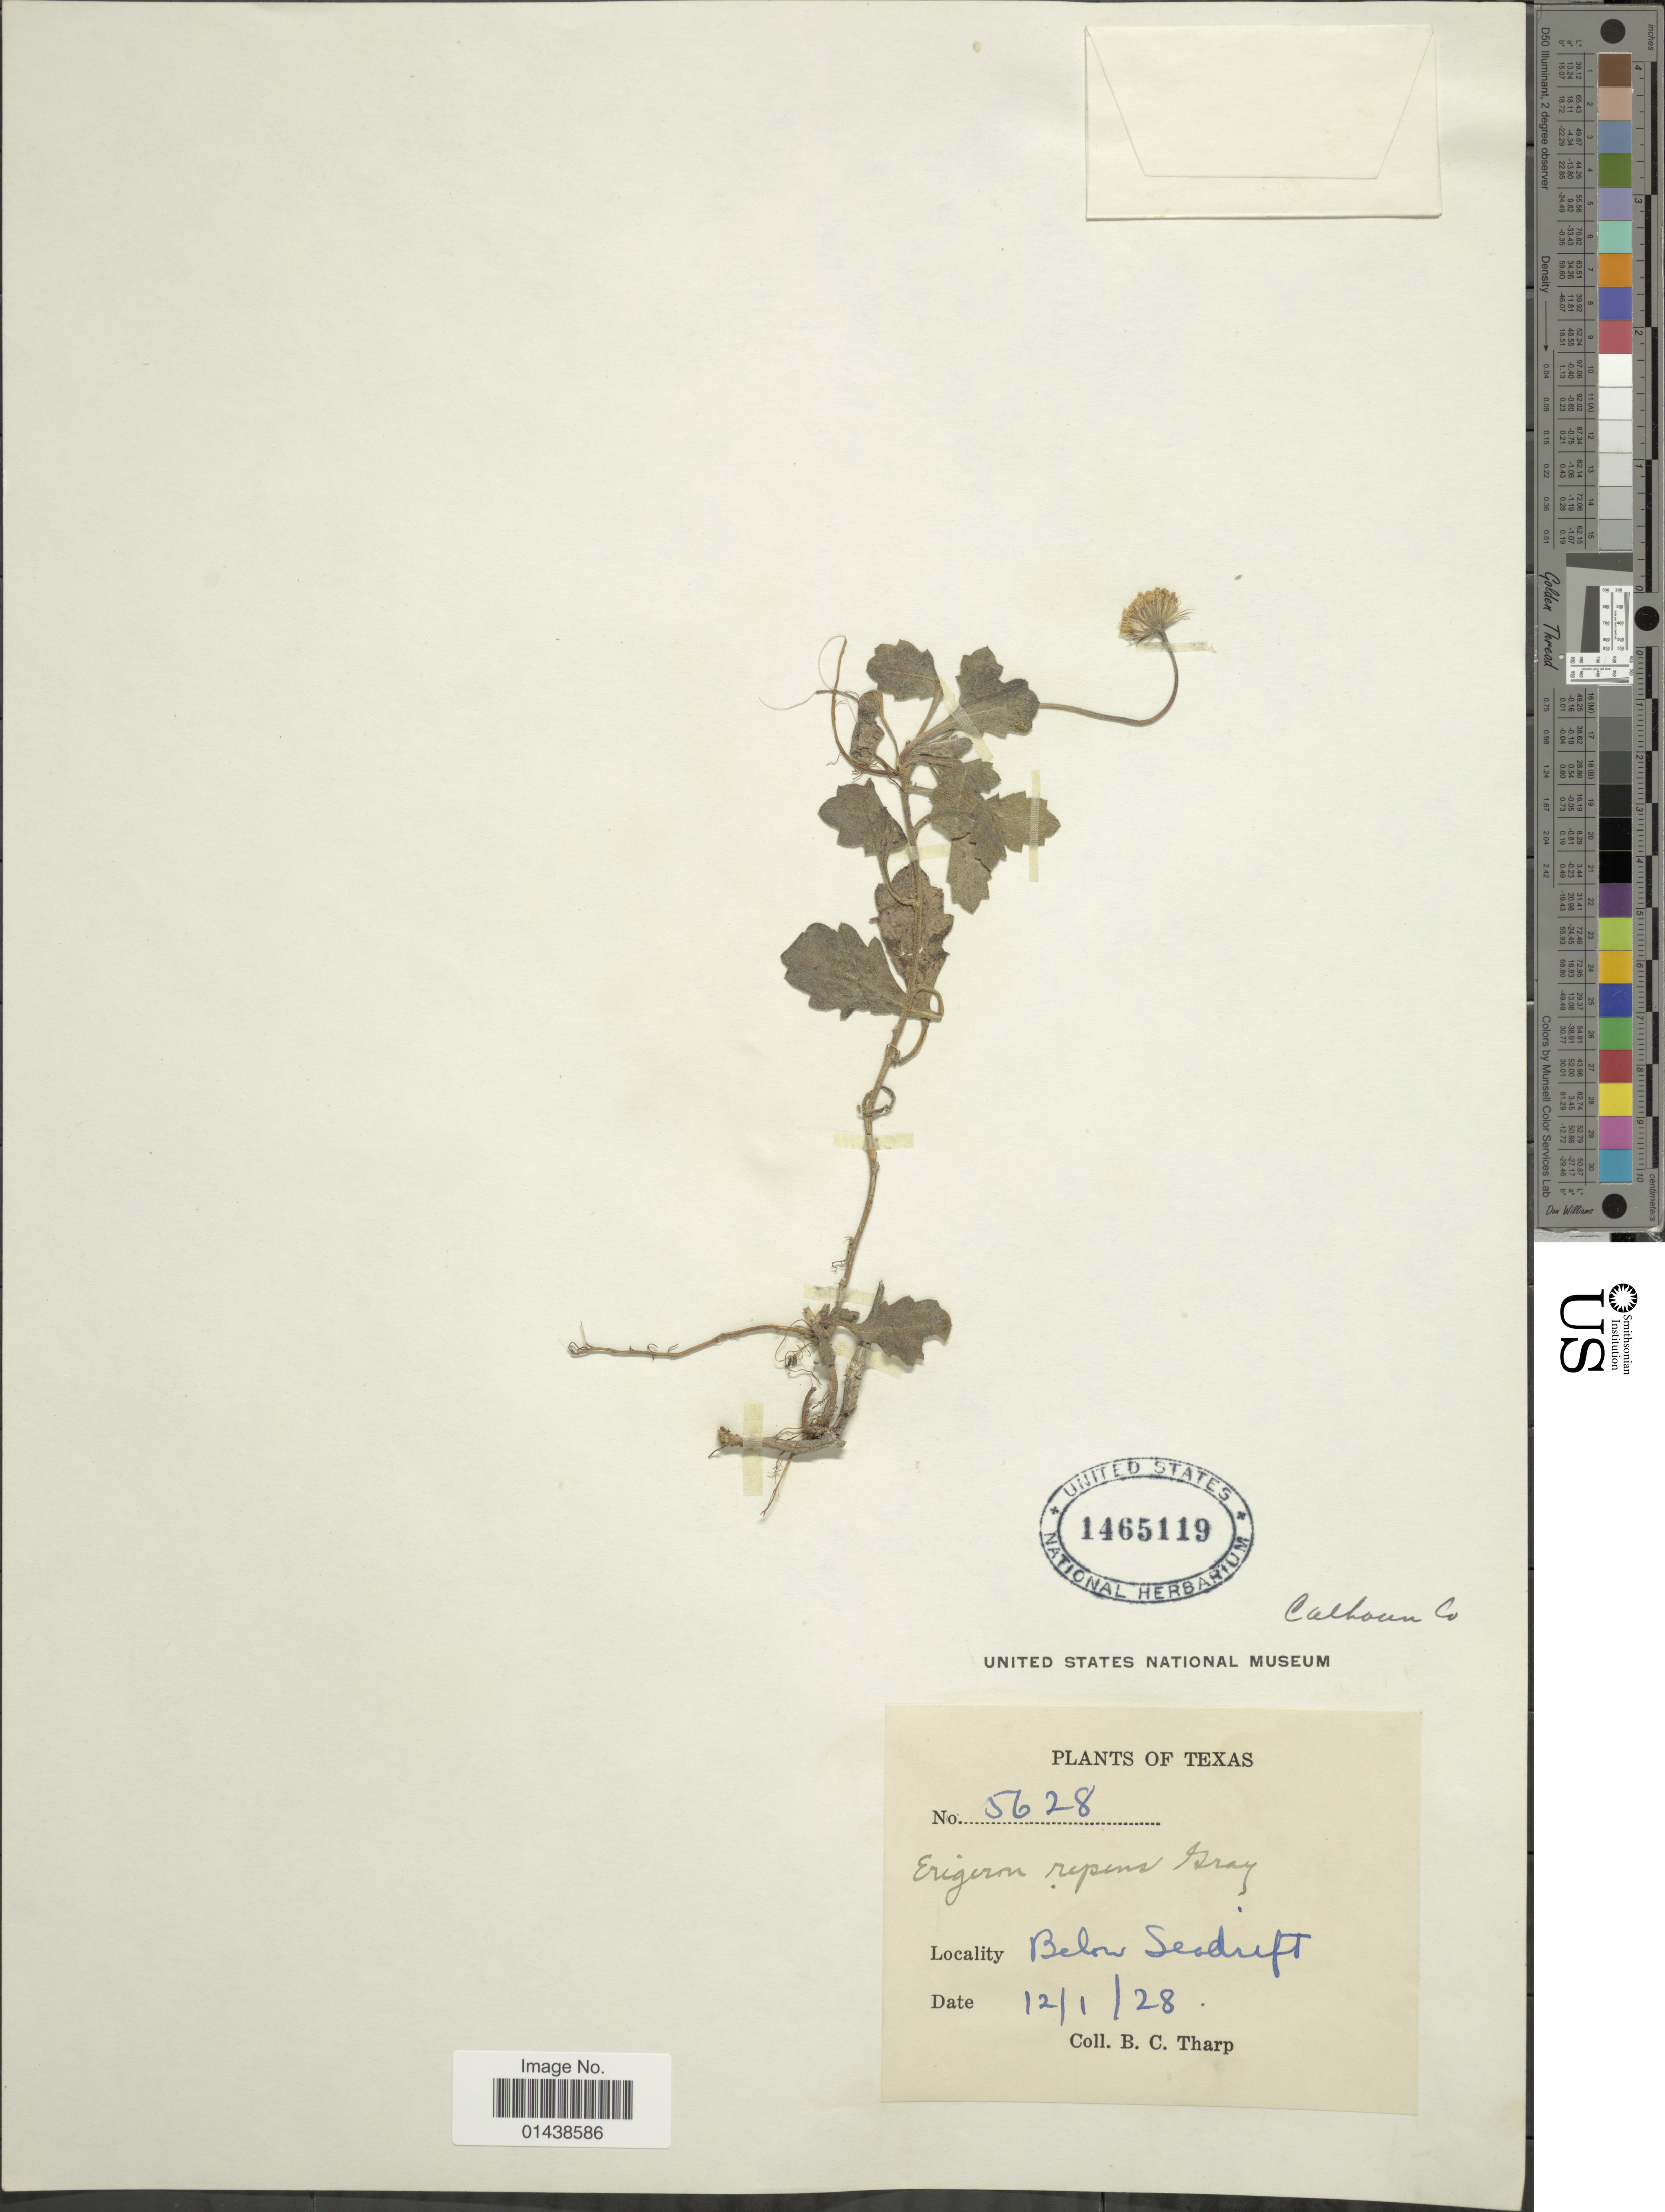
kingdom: Plantae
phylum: Tracheophyta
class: Magnoliopsida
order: Asterales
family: Asteraceae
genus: Erigeron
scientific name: Erigeron myrionactis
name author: Small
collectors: B. C. Tharp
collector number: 5628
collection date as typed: Transcribed d/m/y: 1/12/28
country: United States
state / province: Texas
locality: Below Seadrift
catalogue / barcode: US 1465119